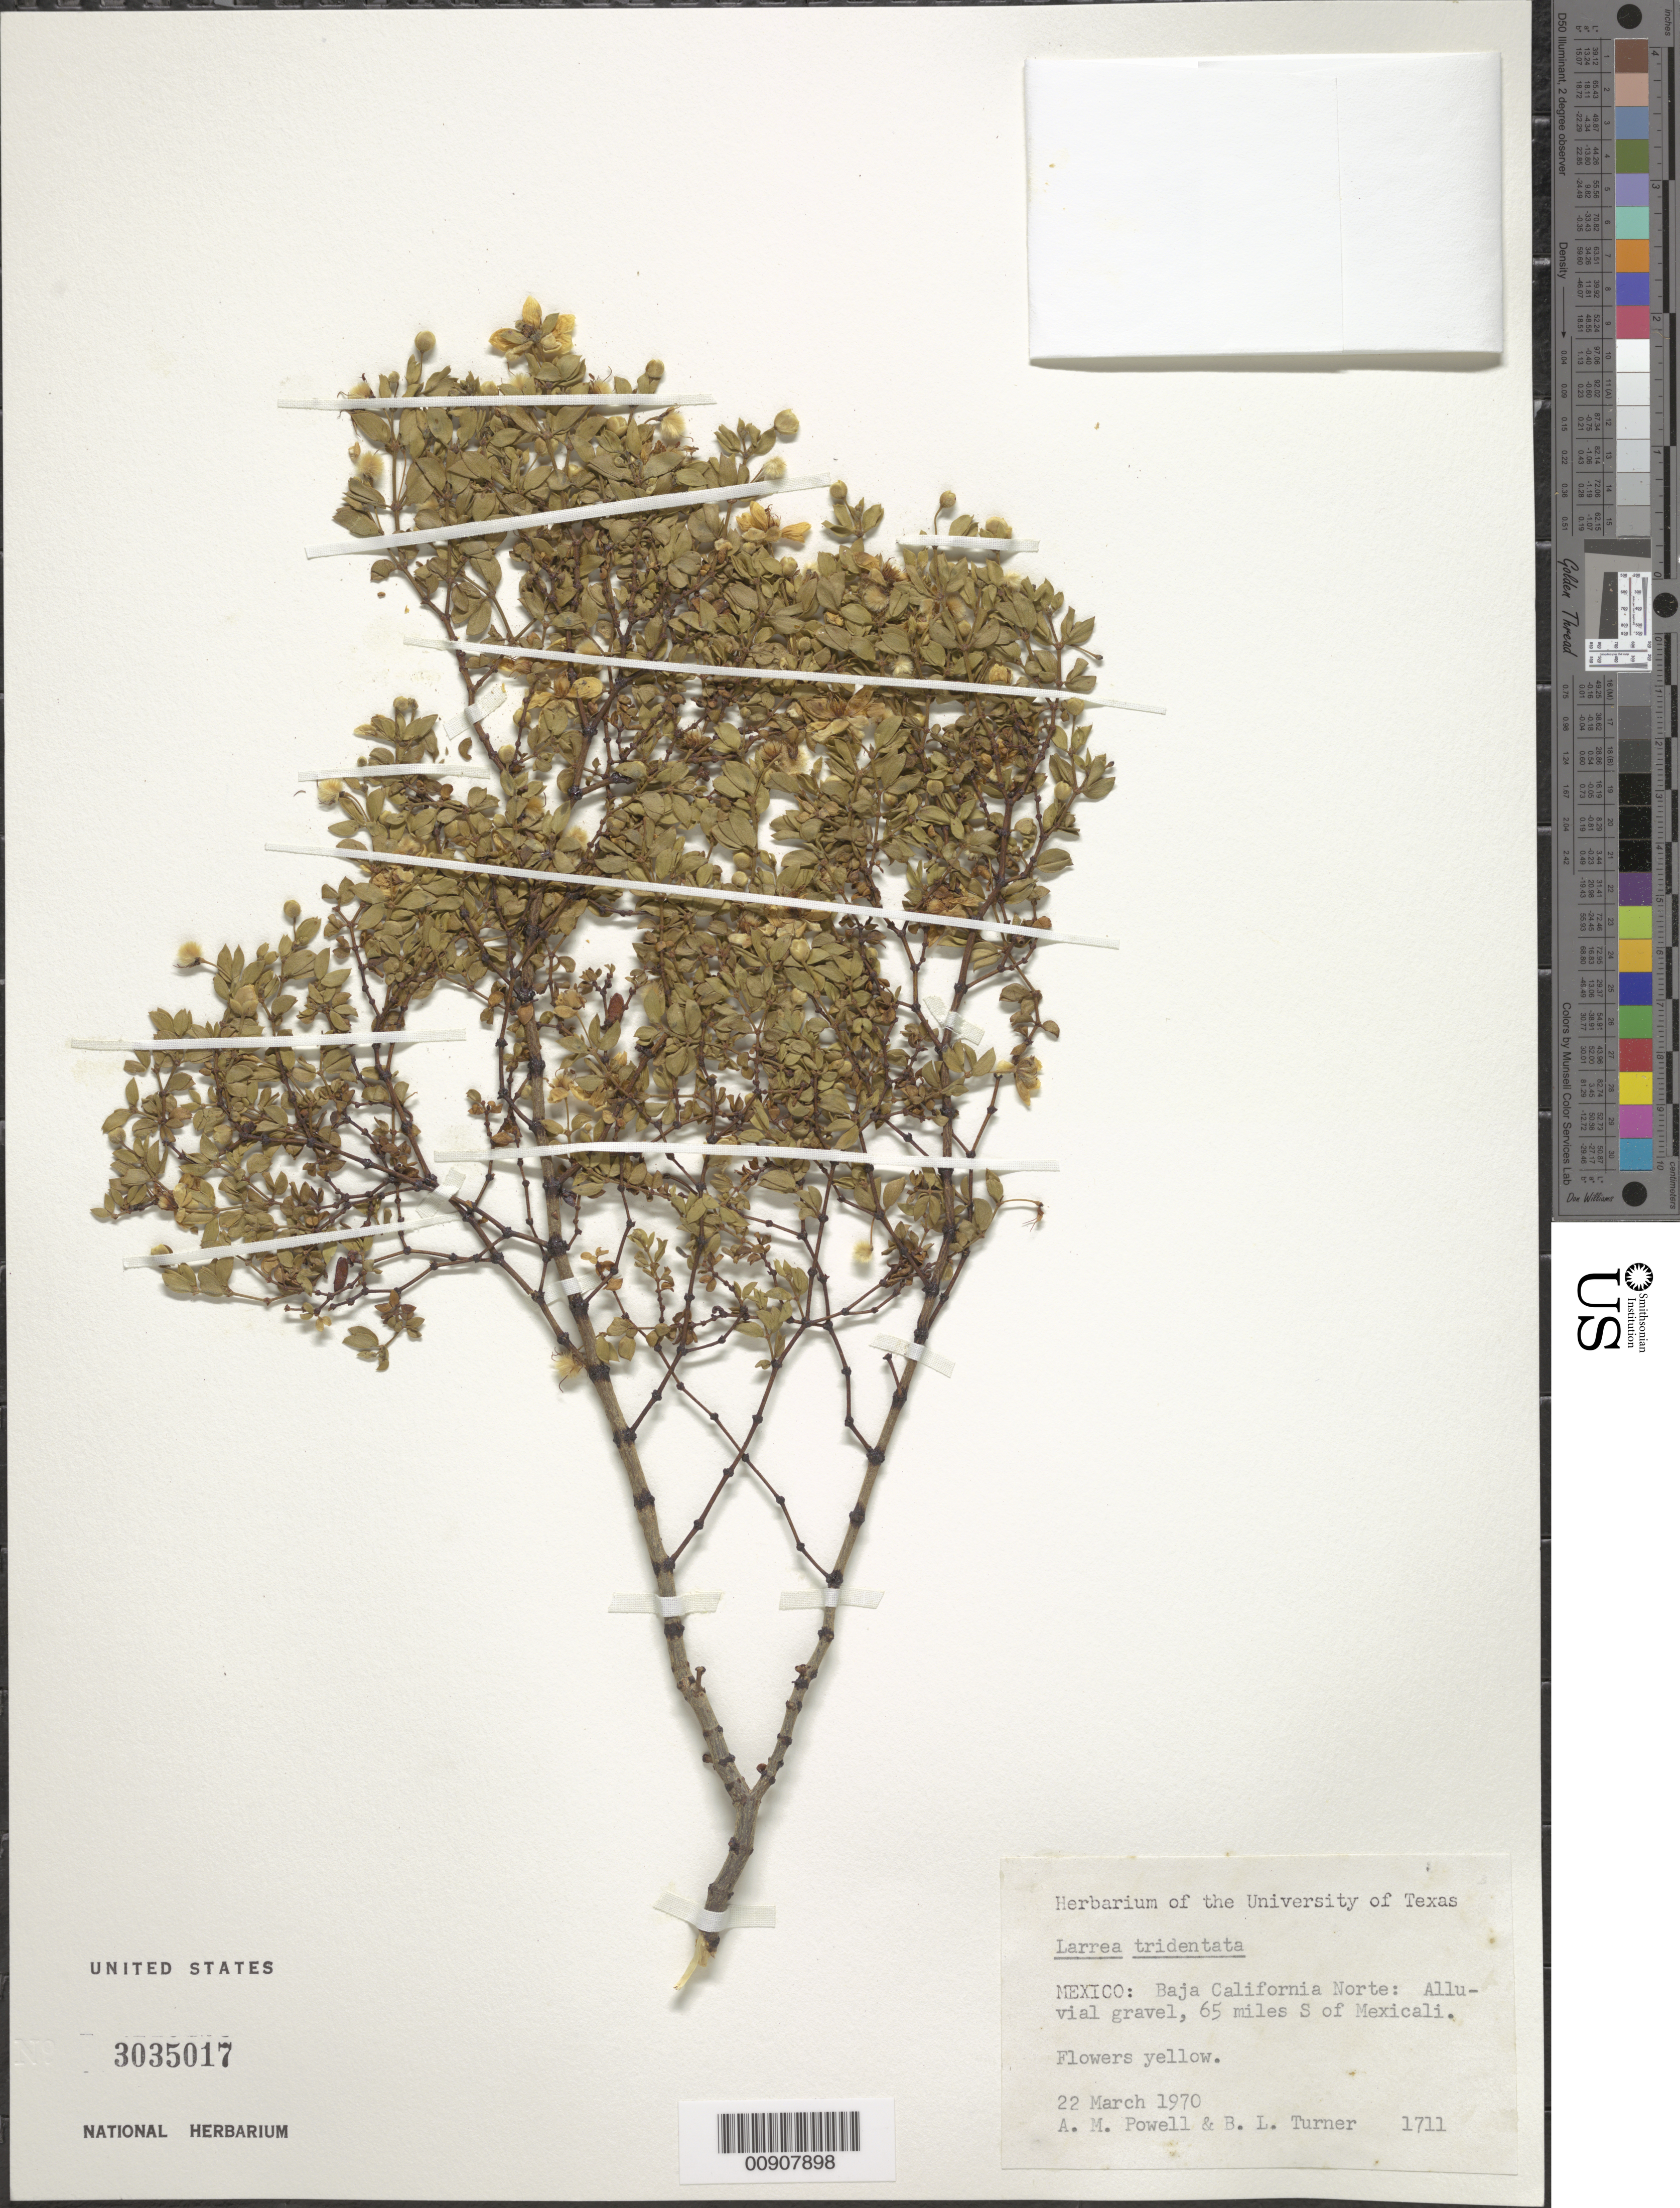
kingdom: Plantae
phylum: Tracheophyta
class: Magnoliopsida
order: Zygophyllales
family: Zygophyllaceae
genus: Larrea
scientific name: Larrea tridentata var. tridentata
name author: (Sessé & Moc. ex DC.) Coville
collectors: A. M. Powell & B. L. Turner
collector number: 1711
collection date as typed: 22 Mar 1970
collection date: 1970-03-22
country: Mexico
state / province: Baja California Norte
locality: Baja California Norte: 65 miles S of Mexicali.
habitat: Alluvial gravel.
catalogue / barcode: US 3035017